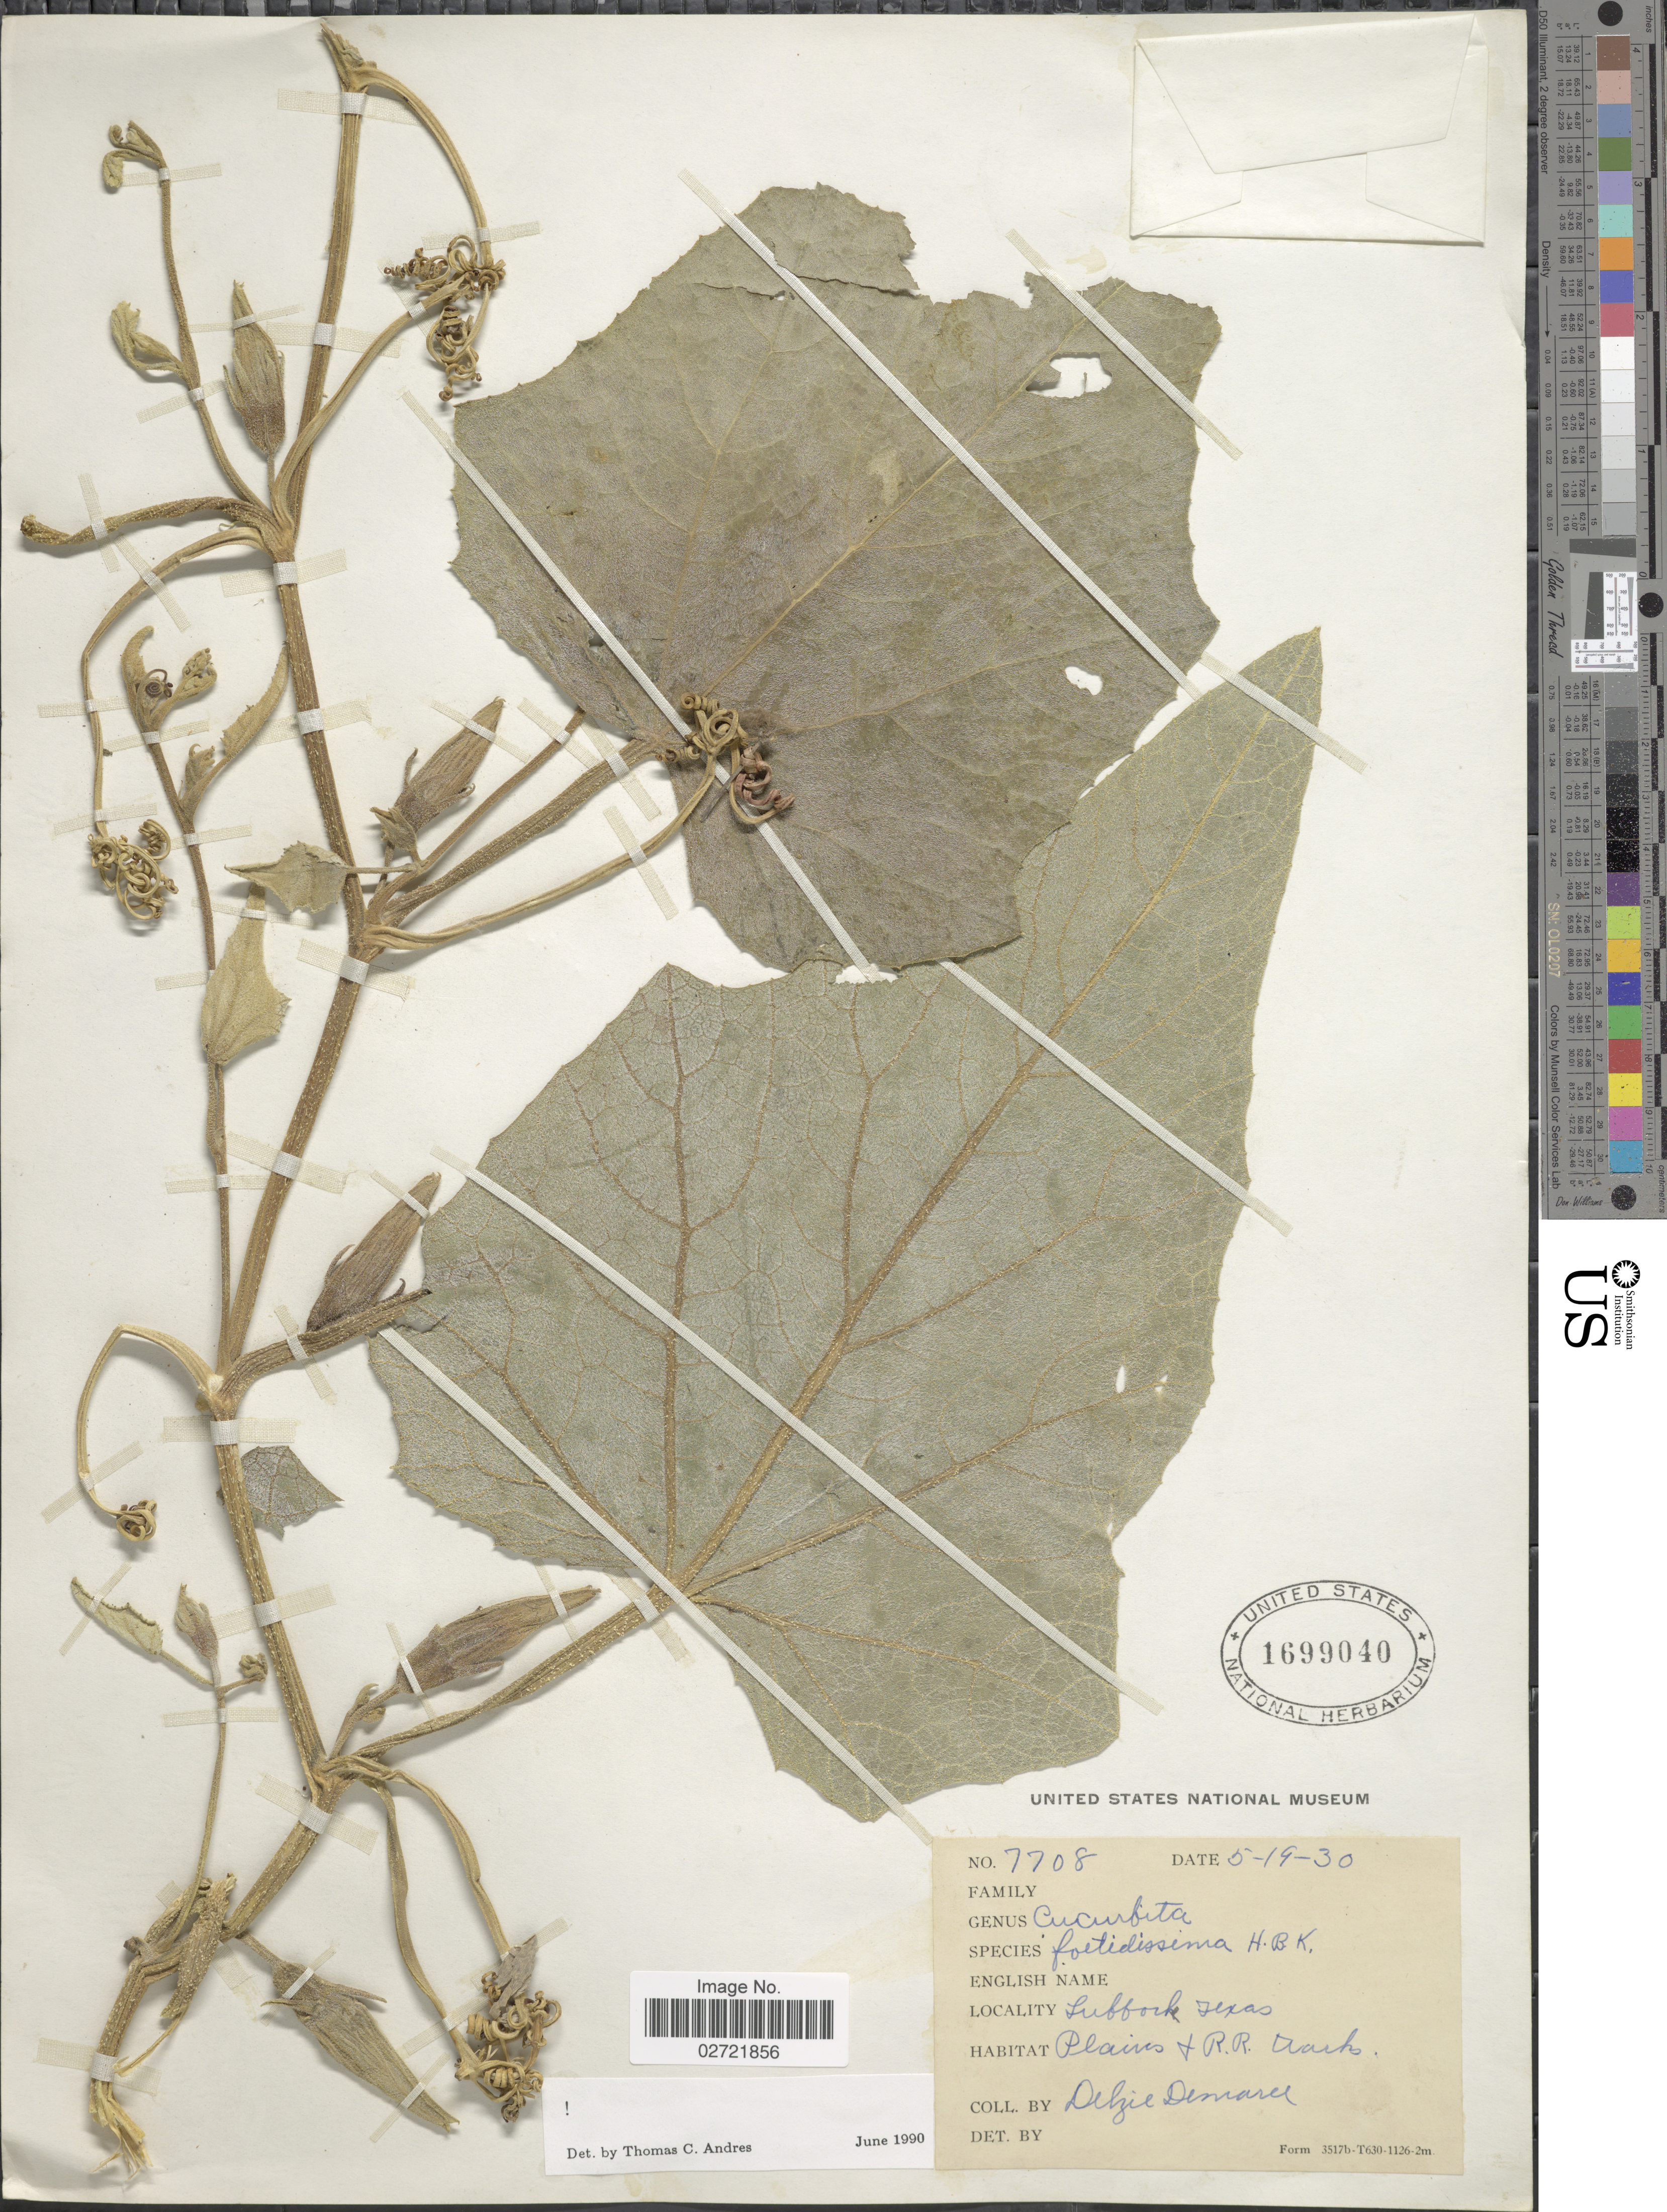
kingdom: Plantae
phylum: Tracheophyta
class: Magnoliopsida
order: Cucurbitales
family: Cucurbitaceae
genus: Cucurbita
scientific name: Cucurbita foetidissima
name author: Kunth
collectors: D. Demaree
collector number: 7708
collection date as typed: Transcribed d/m/y: 19/5/30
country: United States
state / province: Texas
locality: Lubbock, Plains + R.R. tracks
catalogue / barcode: US 1699040